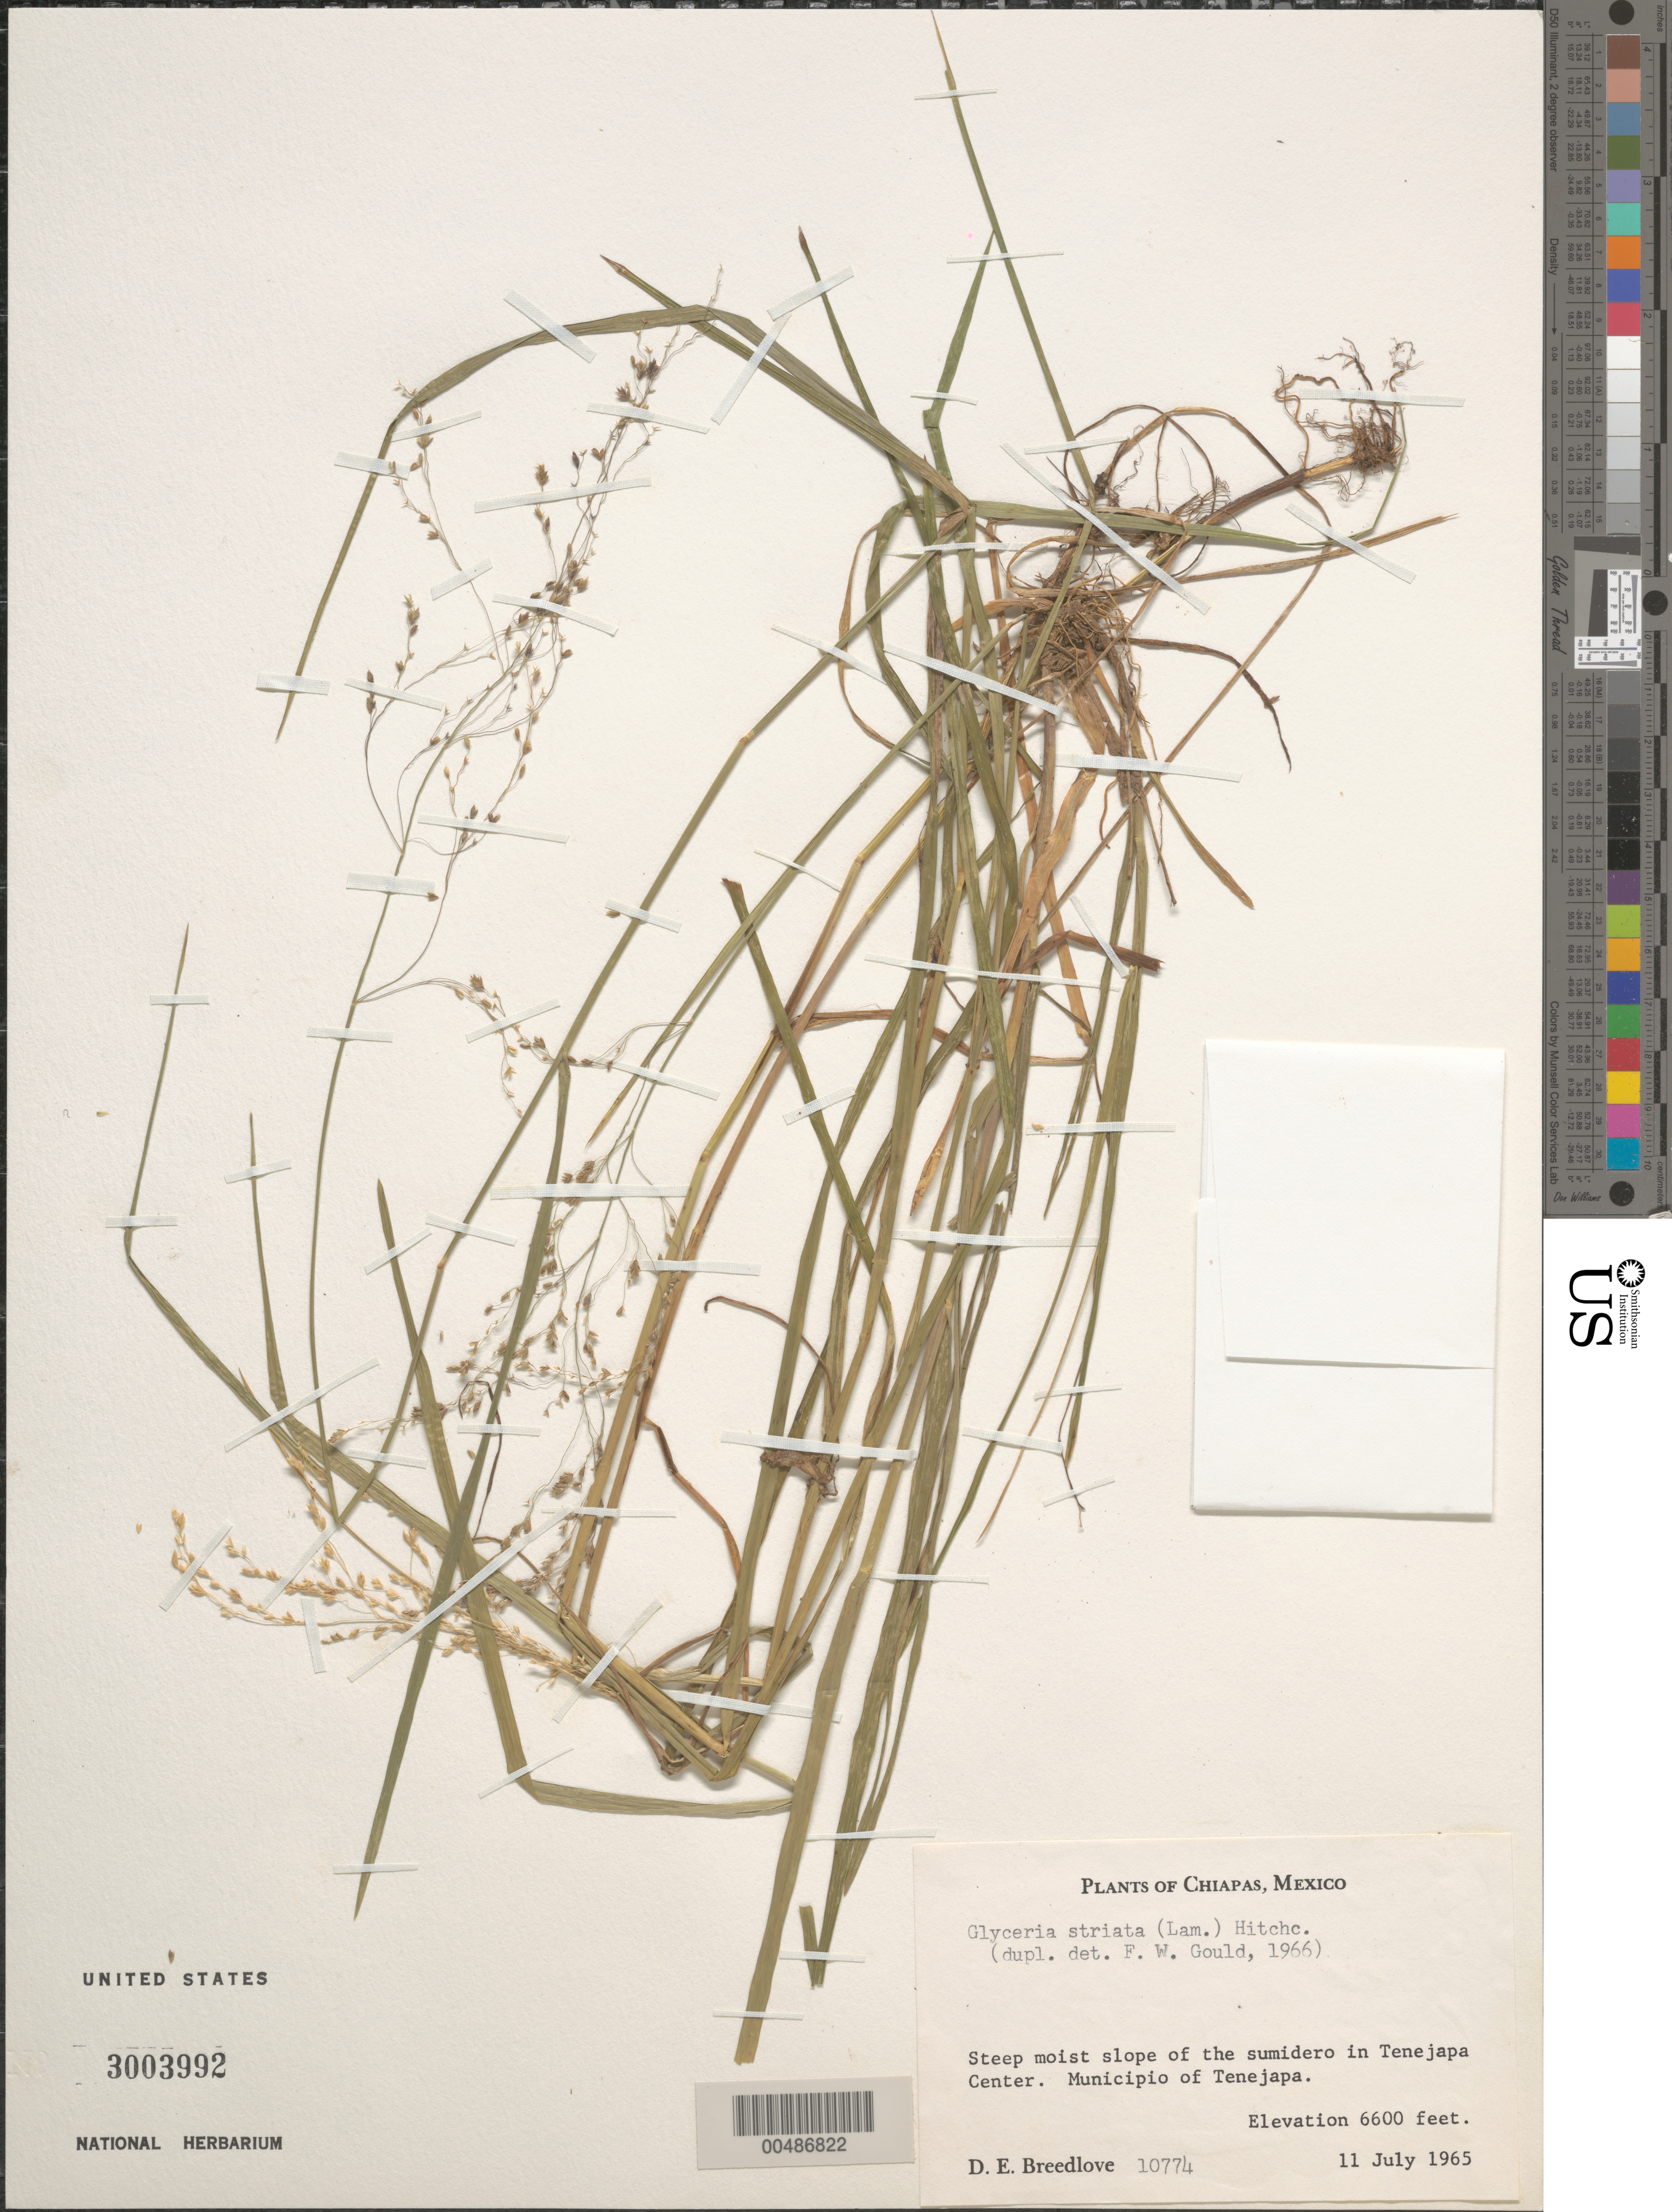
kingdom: Plantae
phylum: Tracheophyta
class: Liliopsida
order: Poales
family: Poaceae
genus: Glyceria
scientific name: Glyceria striata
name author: (Lam.) Hitchc.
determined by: Gould, F. W.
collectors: D. E. Breedlove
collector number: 10774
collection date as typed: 11 Jul 1965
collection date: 1965-07-11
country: Mexico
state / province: Chiapas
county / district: Tenejapa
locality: of the Sumidero in Tenejapa Center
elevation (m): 2012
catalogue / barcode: US 3003992